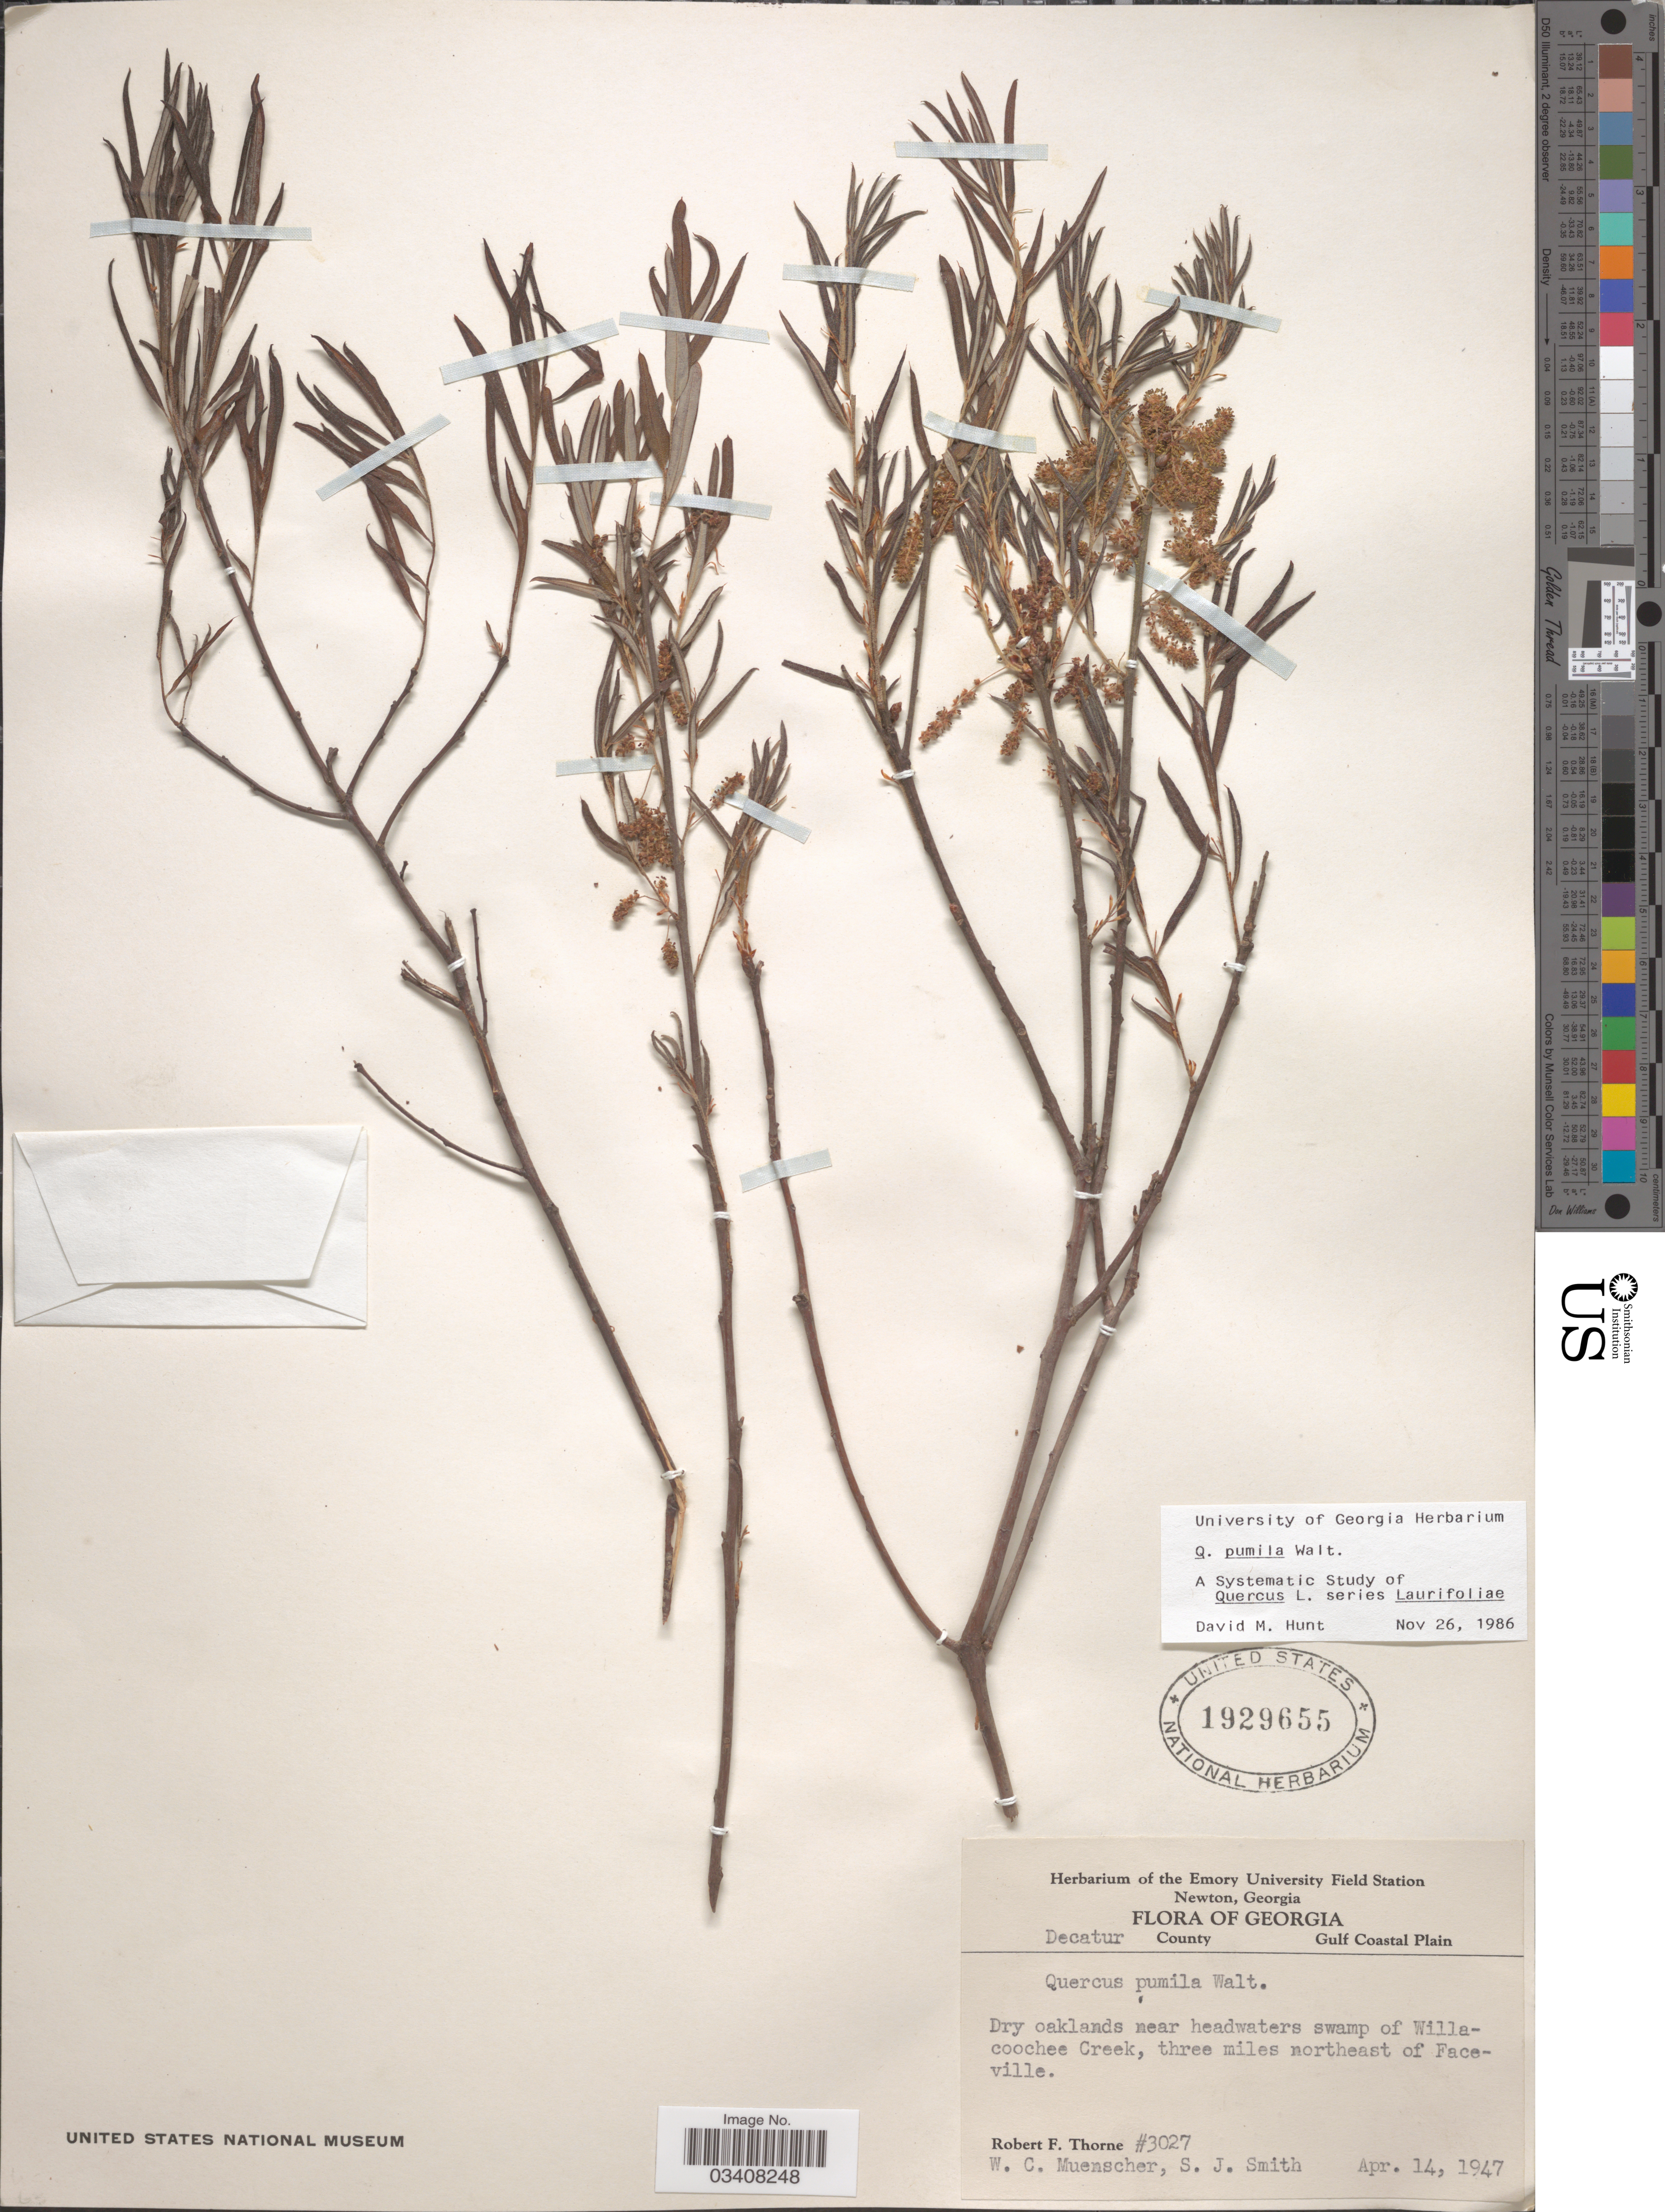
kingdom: Plantae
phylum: Tracheophyta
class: Magnoliopsida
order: Fagales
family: Fagaceae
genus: Quercus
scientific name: Quercus pumila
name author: Walter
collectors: R. F. Thorne, W. Muenscher & S. Smith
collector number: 3027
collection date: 1947-04-14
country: United States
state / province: Georgia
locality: Decatur County, Gulf Coastal Plain. Near headwaters swamp of Willacoochee Creek, three miles northeast of Faceville.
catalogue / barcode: US 1929655